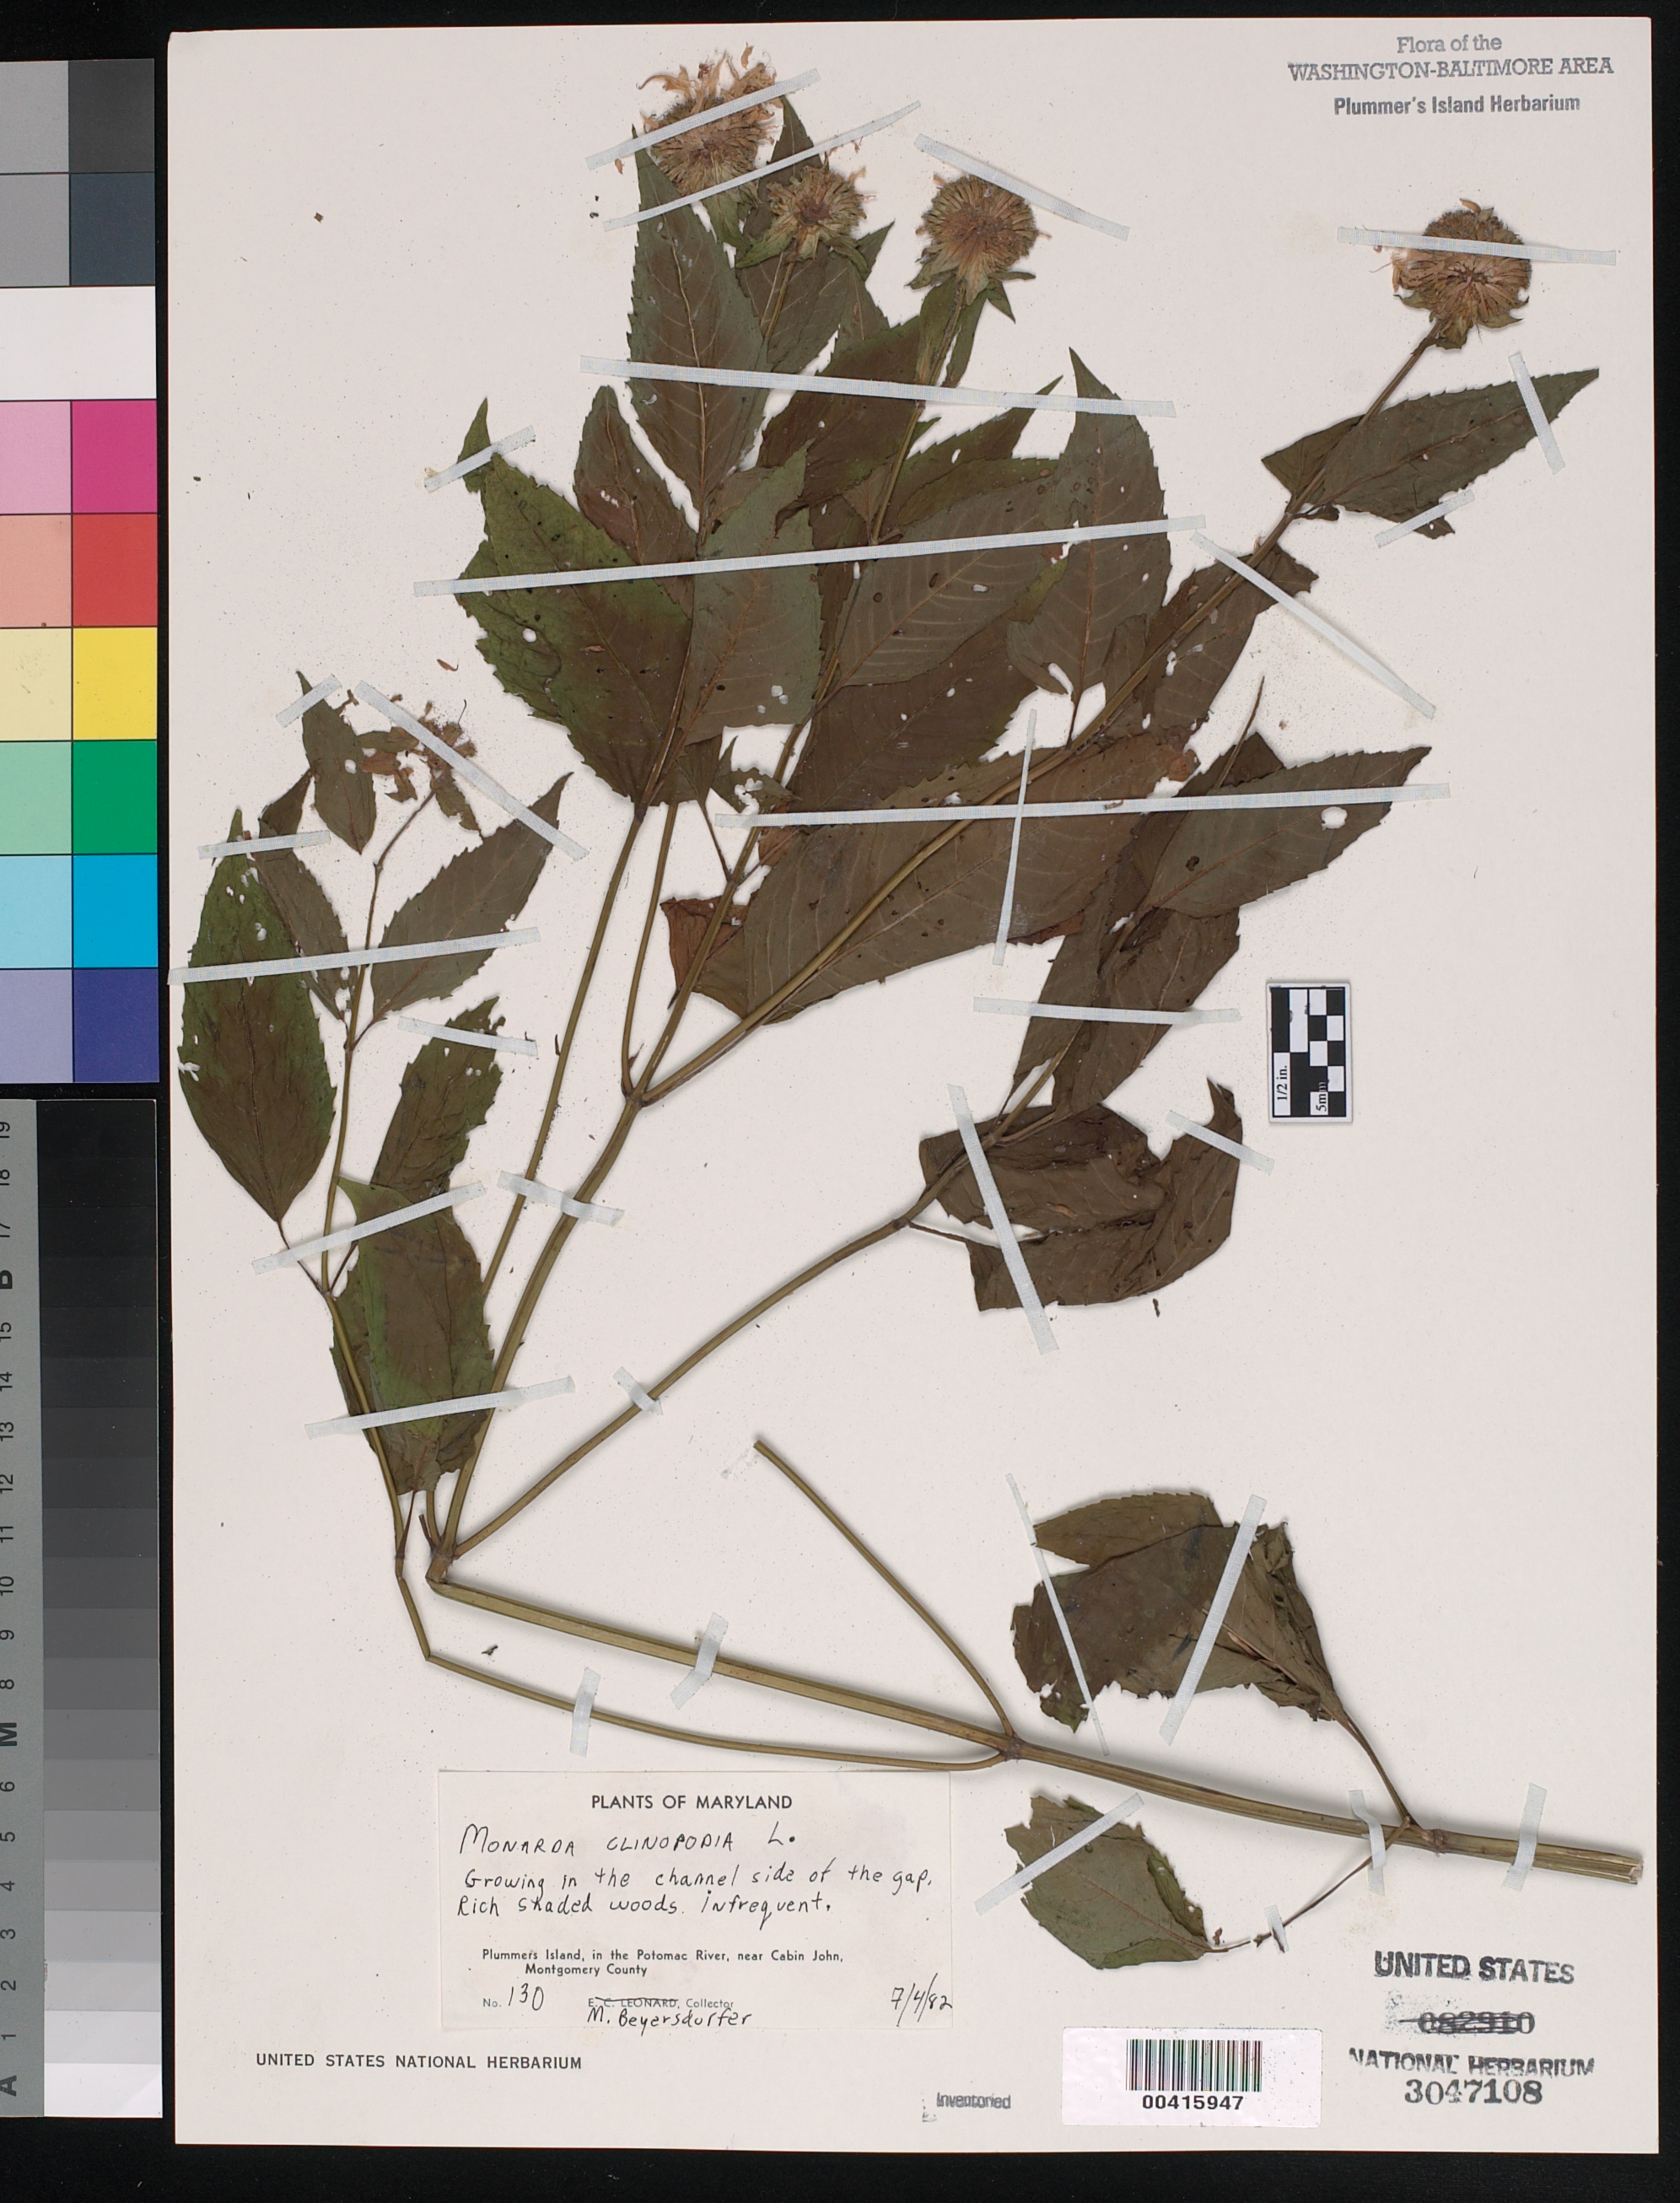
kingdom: Plantae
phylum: Tracheophyta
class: Magnoliopsida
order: Lamiales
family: Lamiaceae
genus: Monarda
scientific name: Monarda clinopodia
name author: L.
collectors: M. Beyersdorfer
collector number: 130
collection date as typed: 04 Jul 1982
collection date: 1982-07-04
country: United States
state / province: Maryland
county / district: Montgomery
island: Plummers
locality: Plummer's Island; channel side of the Gap C. & O. Canal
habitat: Rich shaded woods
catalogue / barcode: US 3047108